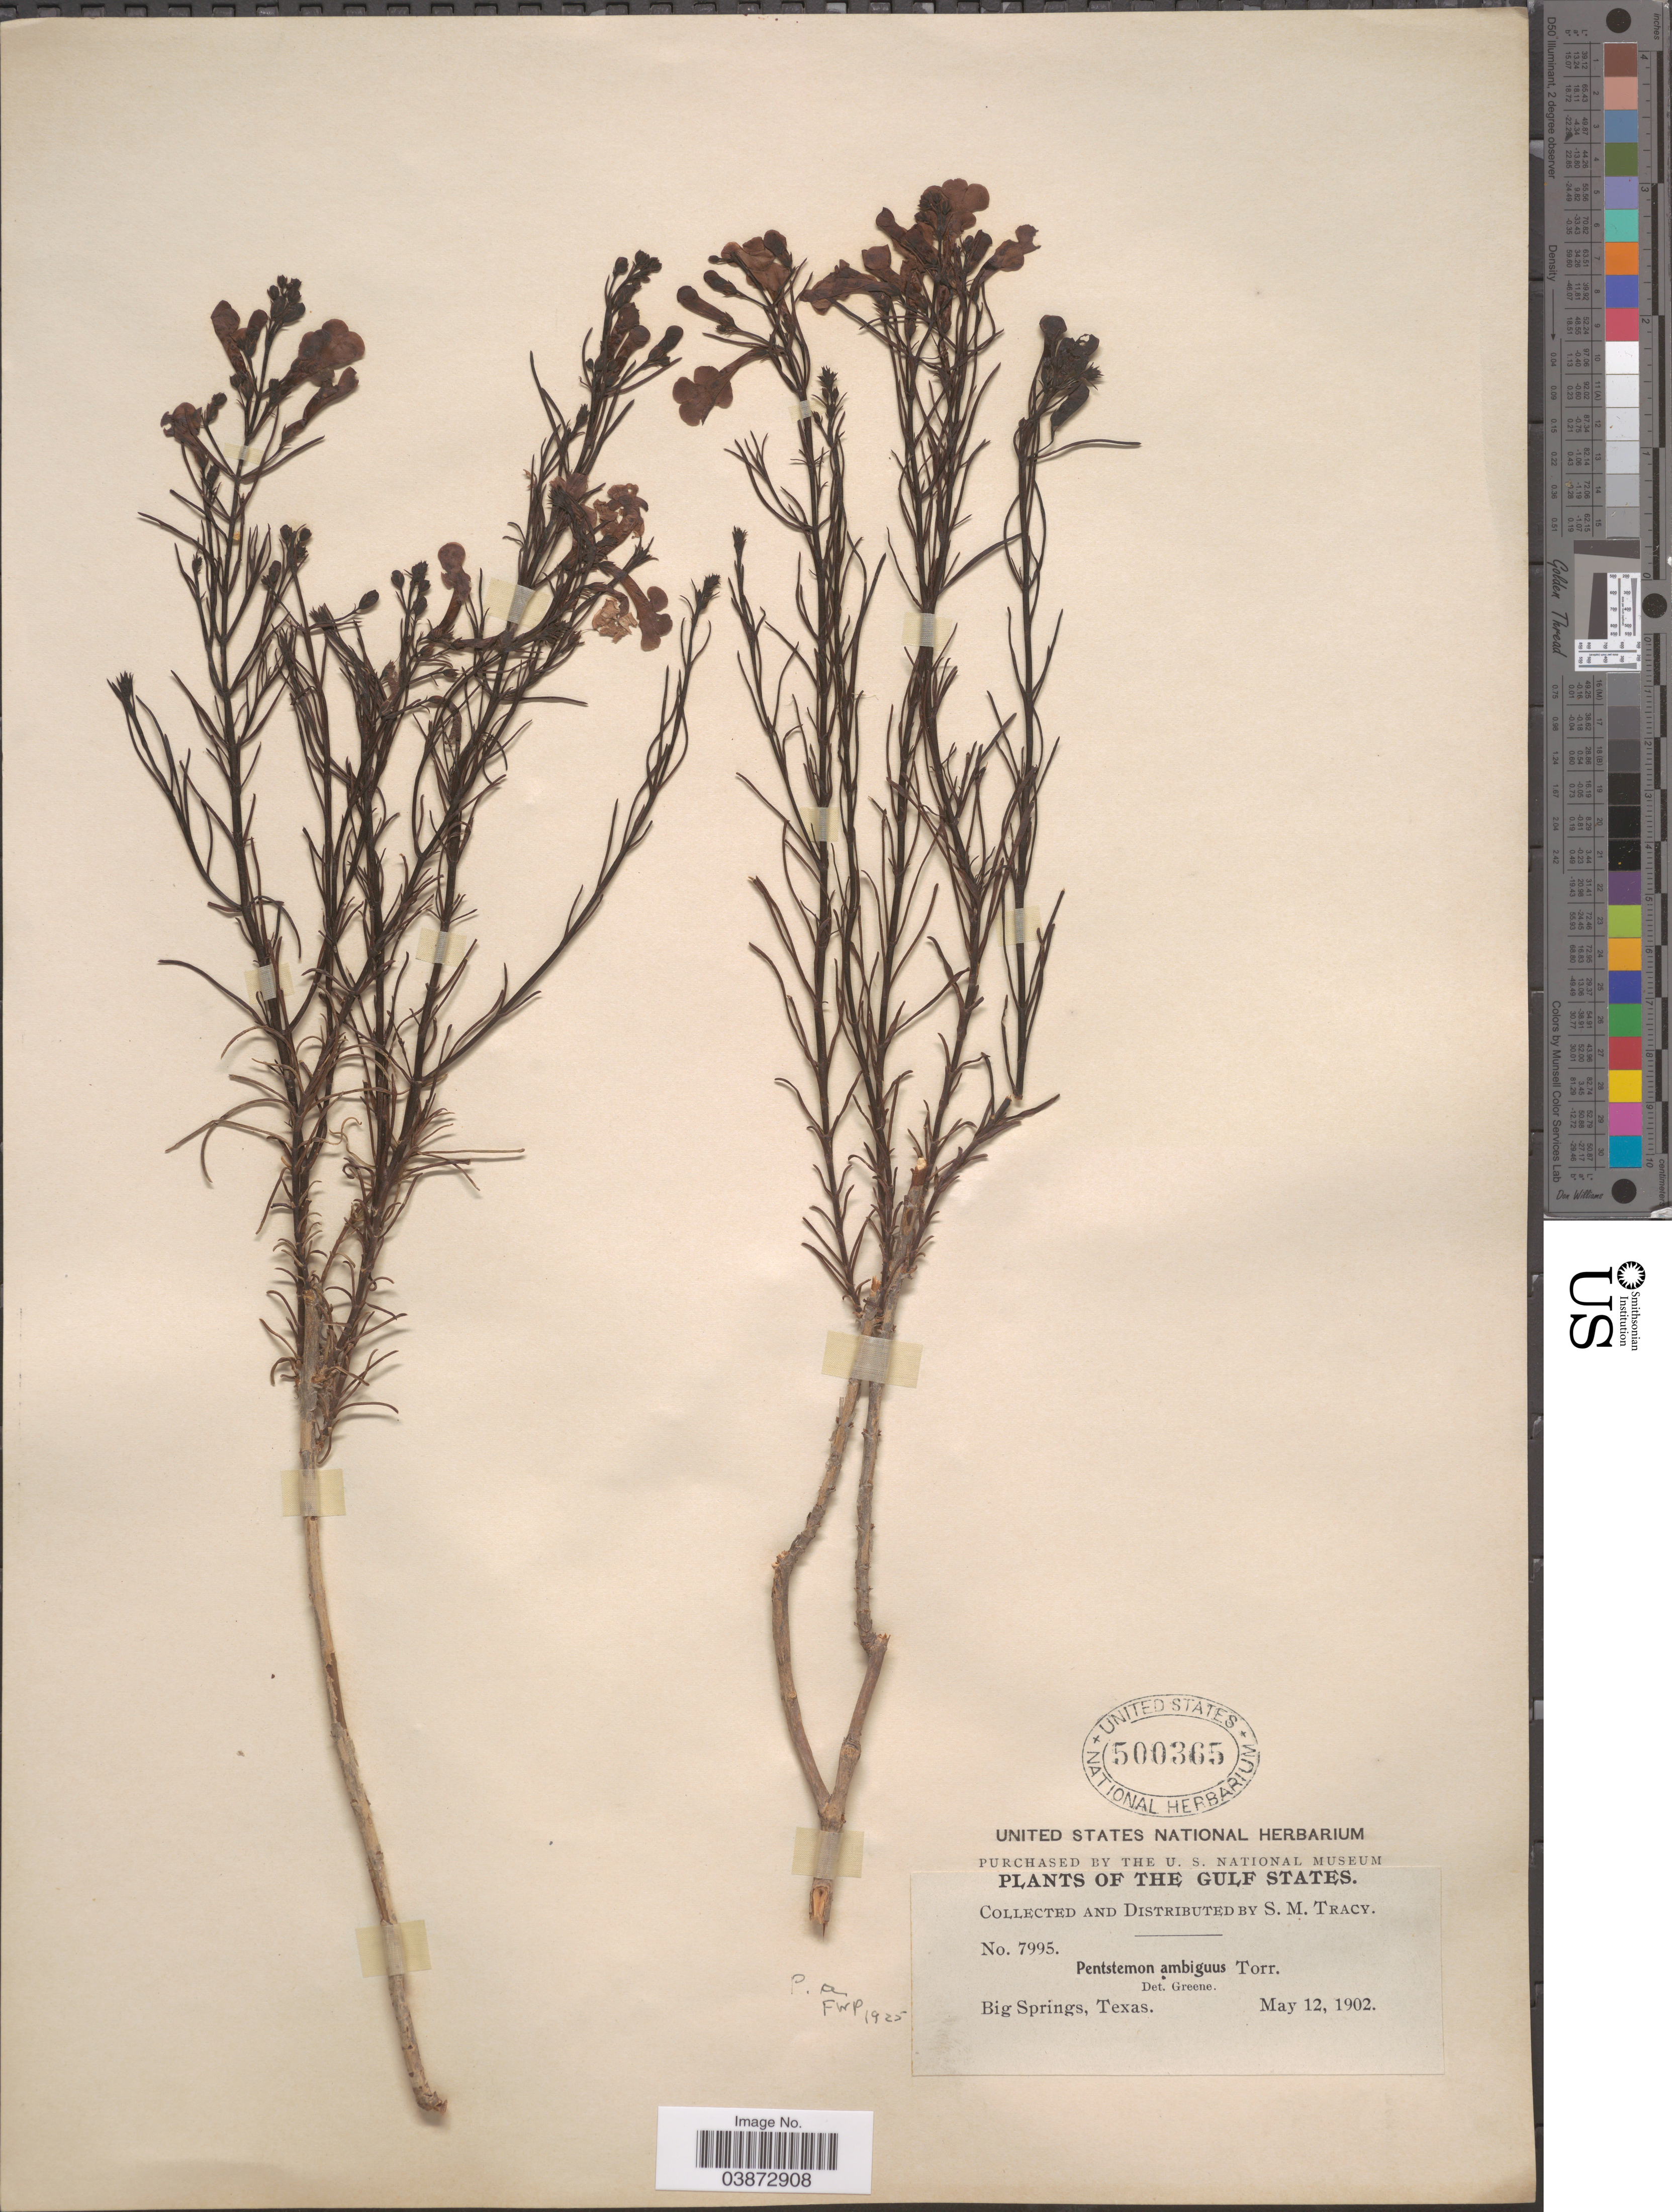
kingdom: Plantae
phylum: Tracheophyta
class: Magnoliopsida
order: Lamiales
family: Plantaginaceae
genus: Penstemon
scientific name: Penstemon ambiguus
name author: Torr.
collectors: S. M. Tracy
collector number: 7995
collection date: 1902-05-12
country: United States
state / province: Texas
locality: Gulf States. Big Springs.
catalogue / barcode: US 500365